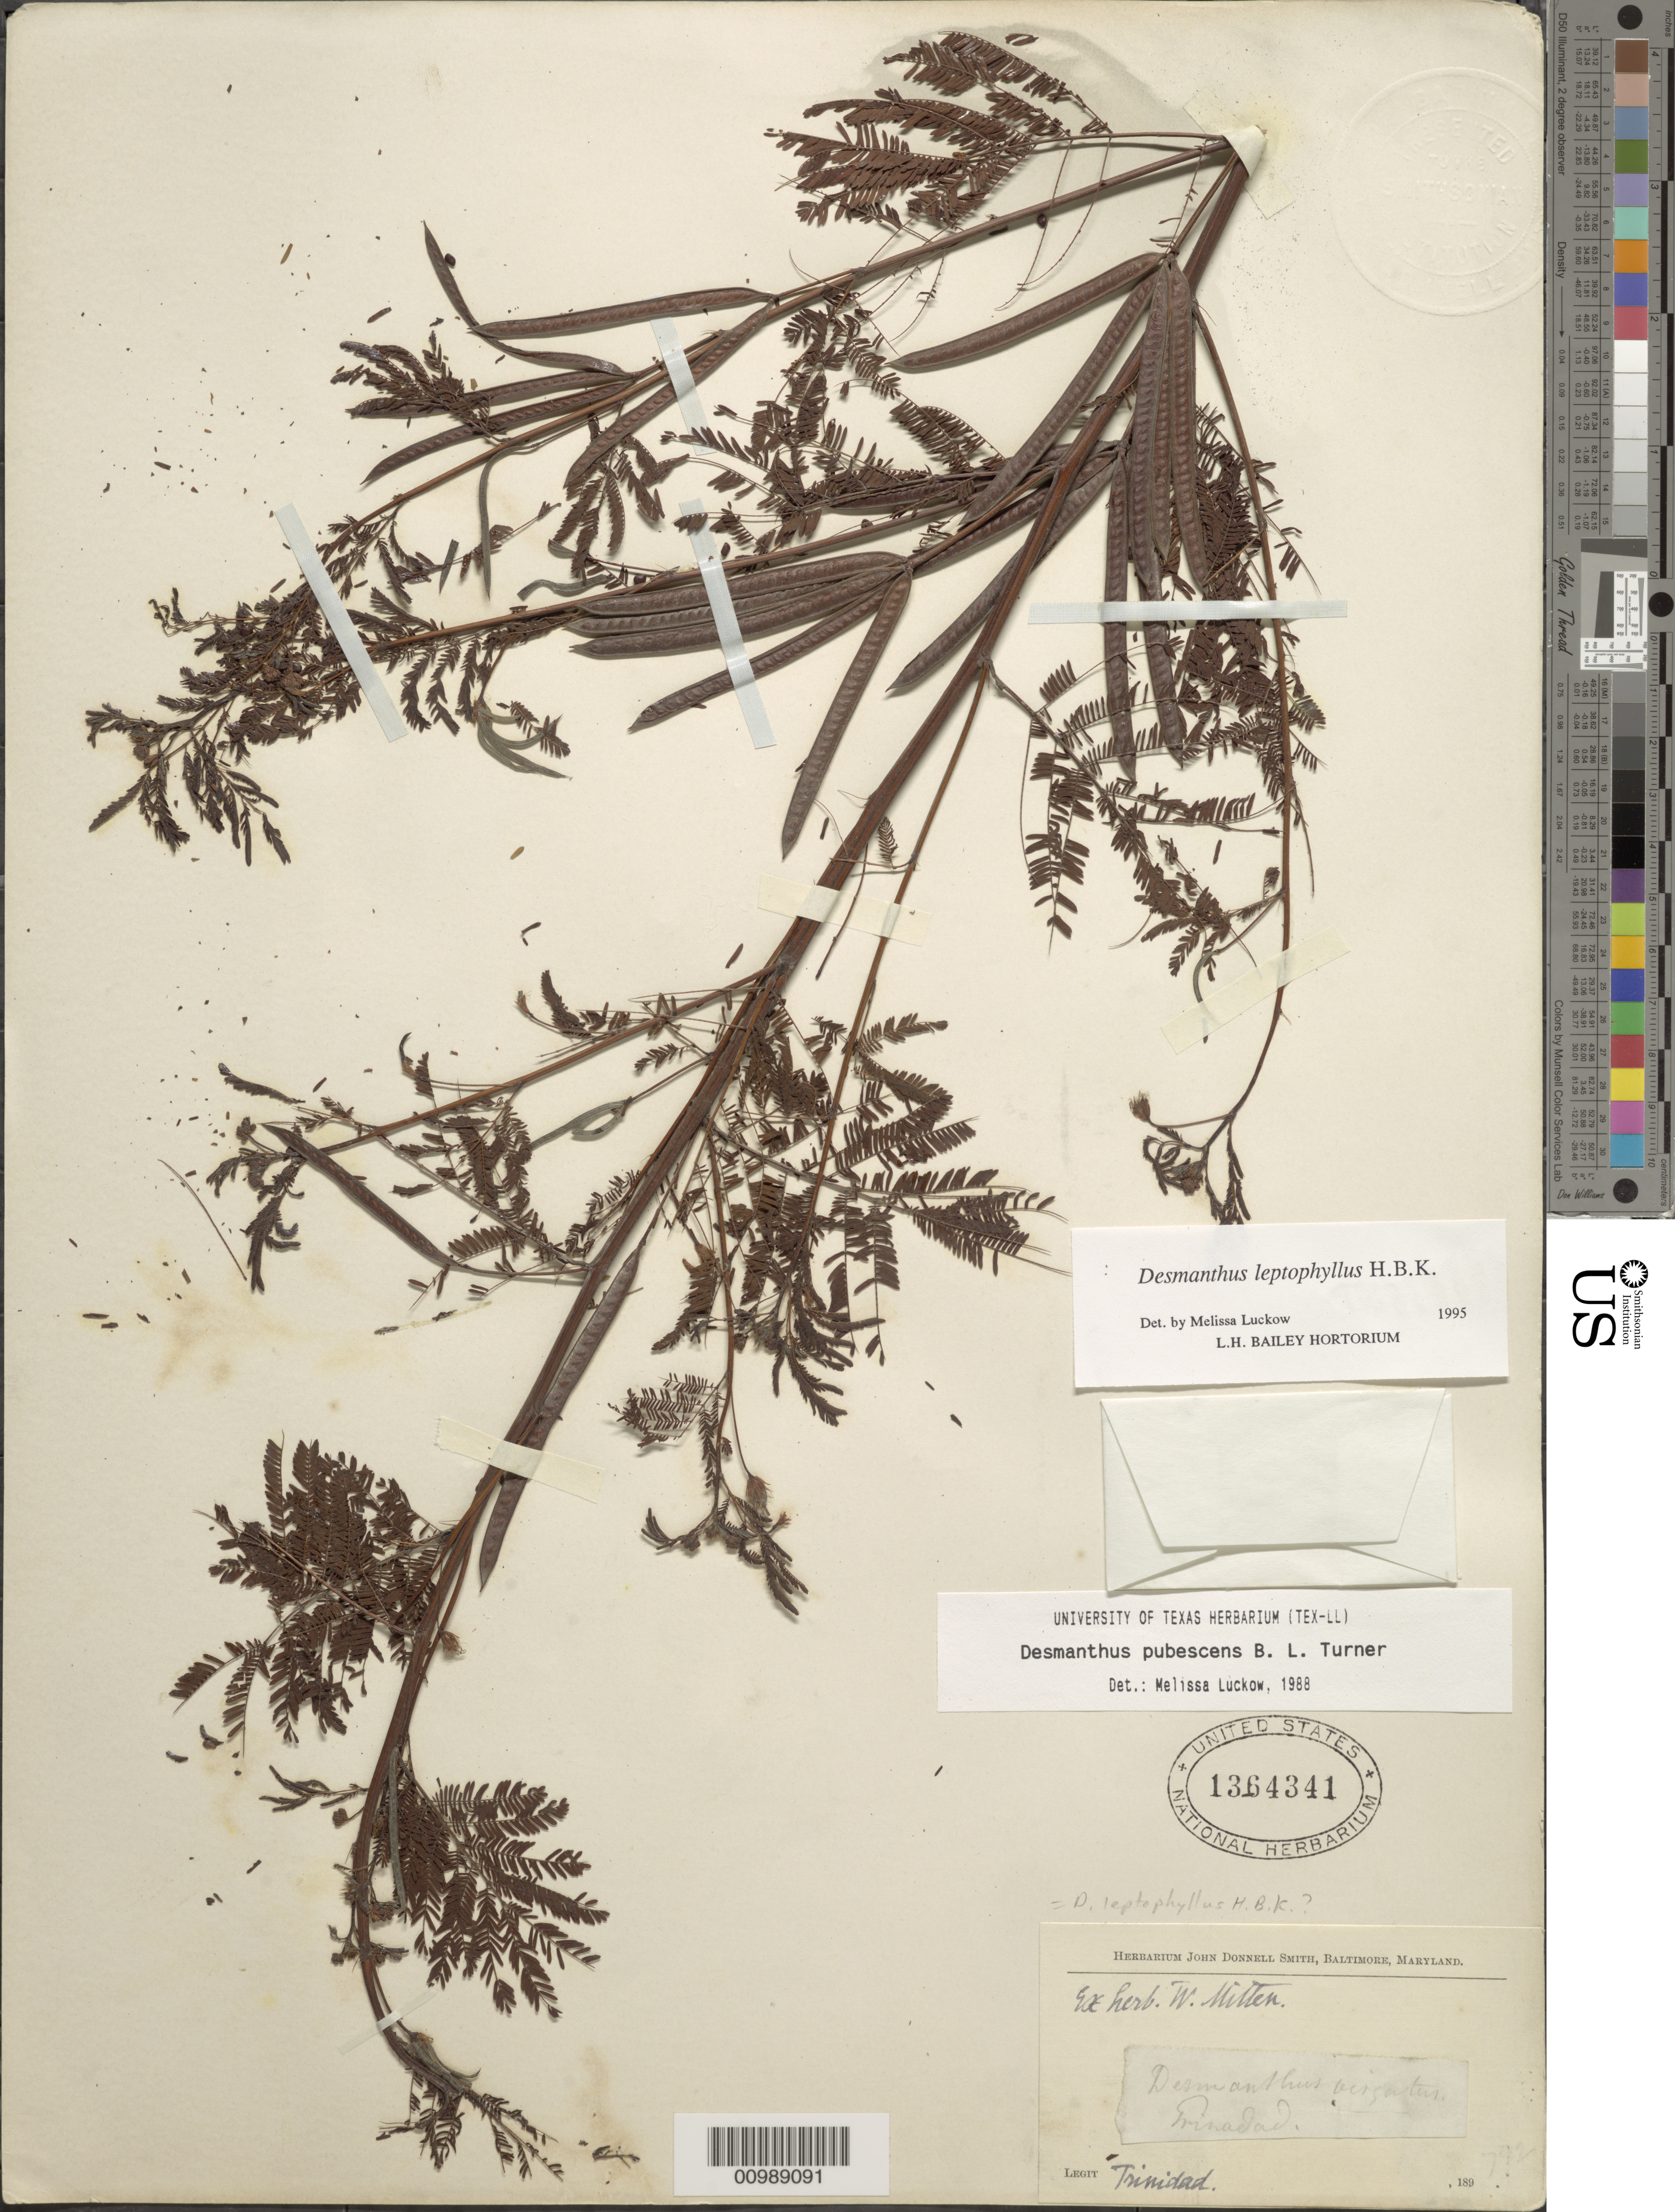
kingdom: Plantae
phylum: Tracheophyta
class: Magnoliopsida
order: Fabales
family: Fabaceae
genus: Desmanthus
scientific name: Desmanthus leptophyllus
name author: Kunth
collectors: Ex herb. William Mitten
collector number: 792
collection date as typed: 1889 to -- --- 1890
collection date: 1889/1890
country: Trinidad and Tobago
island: Trinidad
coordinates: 0 N, 0 E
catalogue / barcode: US 1364341